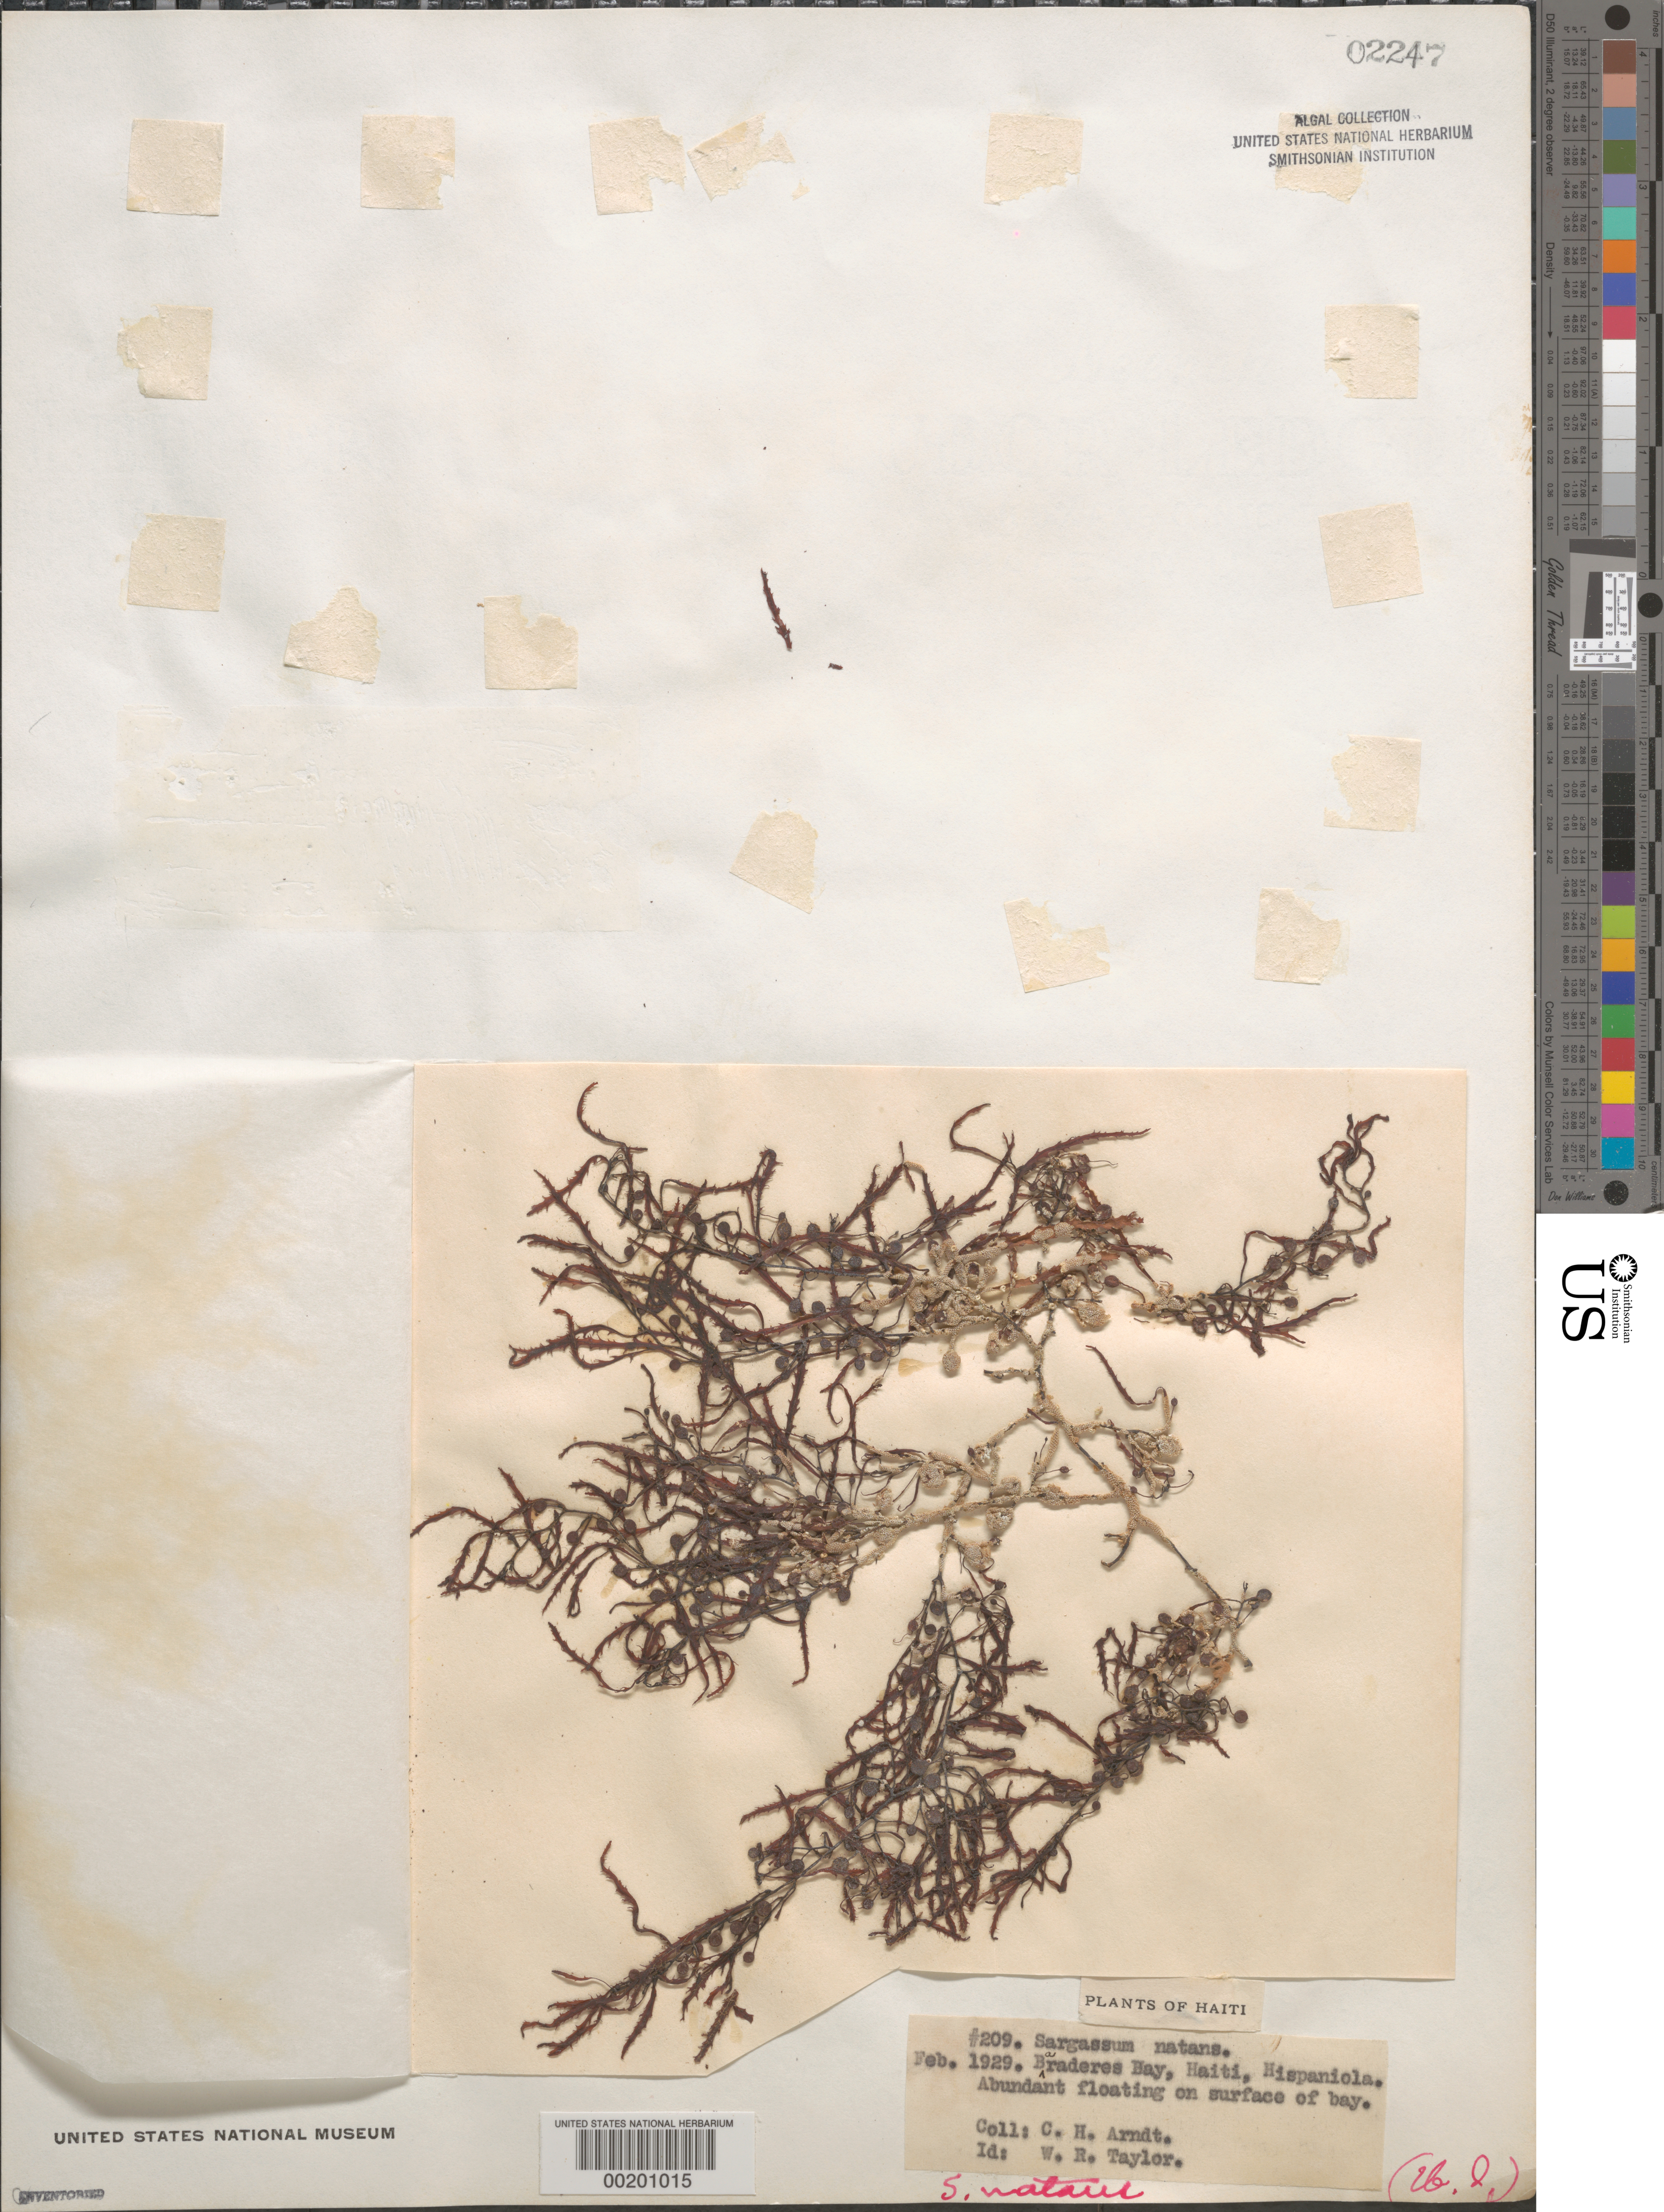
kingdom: Chromista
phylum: Ochrophyta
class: Phaeophyceae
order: Fucales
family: Sargassaceae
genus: Sargassum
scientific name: Sargassum natans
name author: (L.) Gaillon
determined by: Taylor, William R.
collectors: C. Arndt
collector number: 209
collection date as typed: Feb 1929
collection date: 1929-02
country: Haiti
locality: Baraderes Bay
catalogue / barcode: US 2247